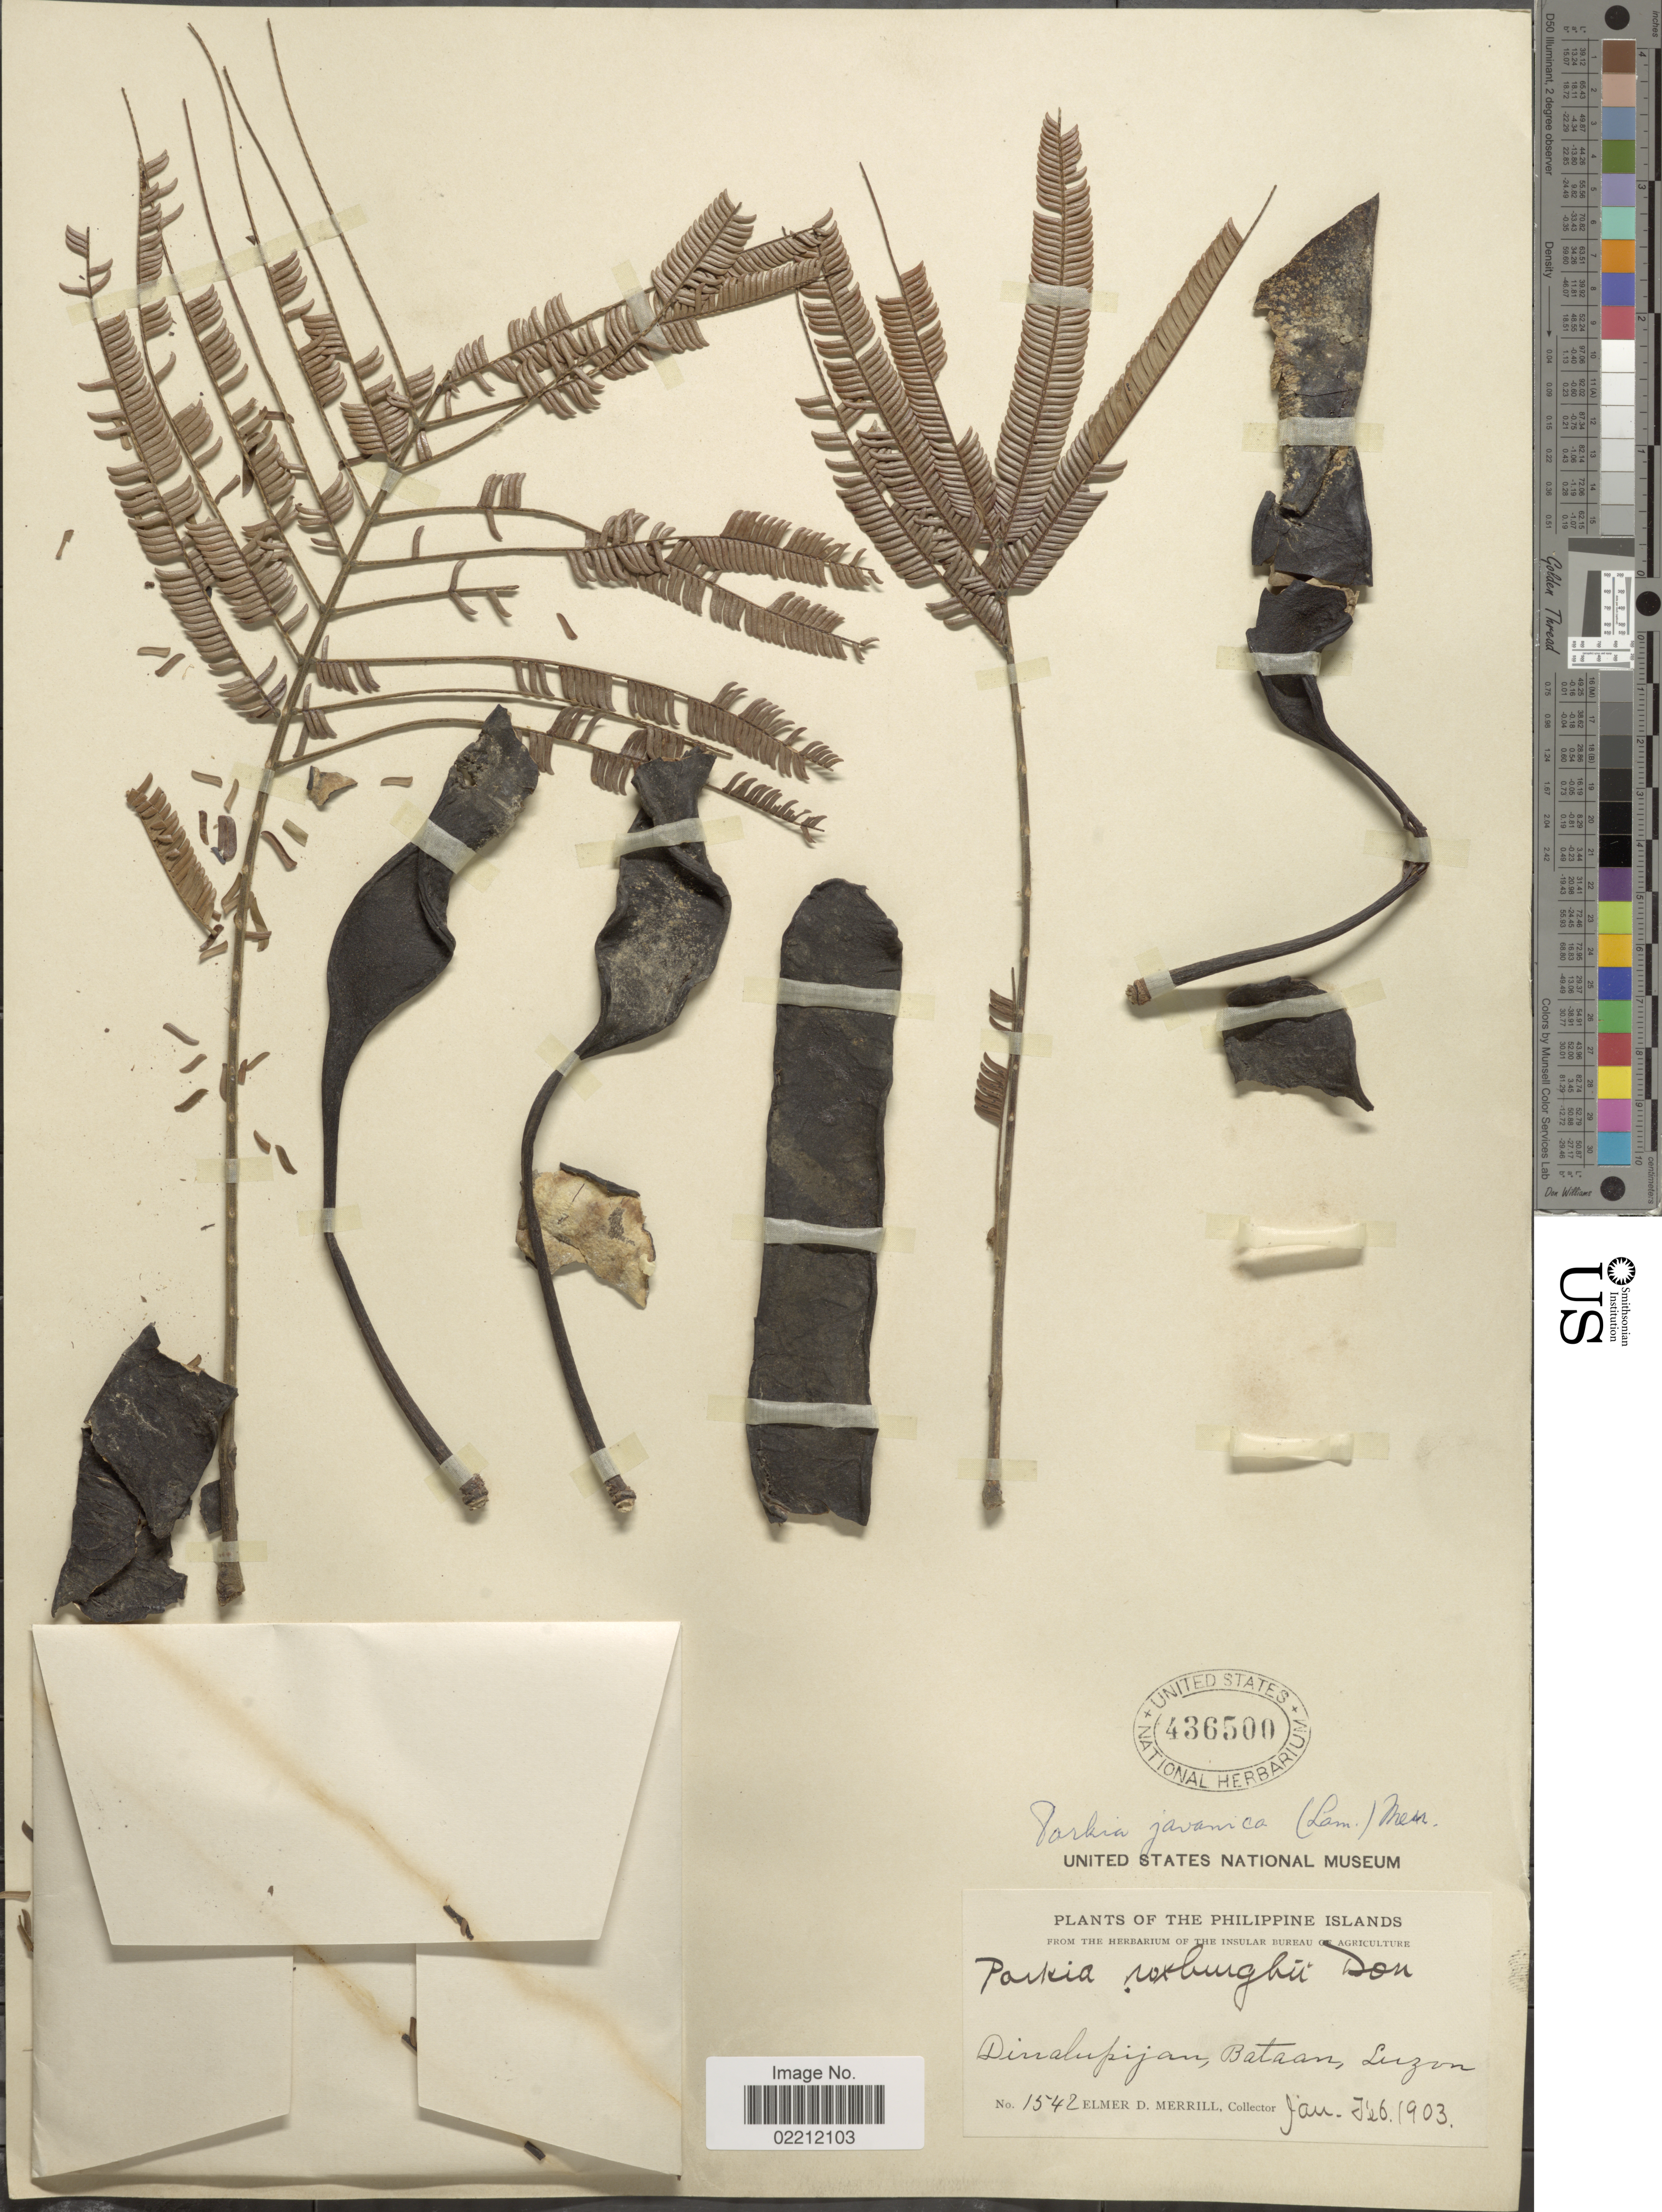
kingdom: Plantae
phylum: Tracheophyta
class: Magnoliopsida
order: Fabales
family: Fabaceae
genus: Parkia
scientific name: Parkia javanica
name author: (Lam.) Merr.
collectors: E. D. Merrill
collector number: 1542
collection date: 1903-01/1903-02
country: Philippines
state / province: Cagayan Valley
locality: Dinalupihan, Bataan, Luzon.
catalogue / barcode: US 436500